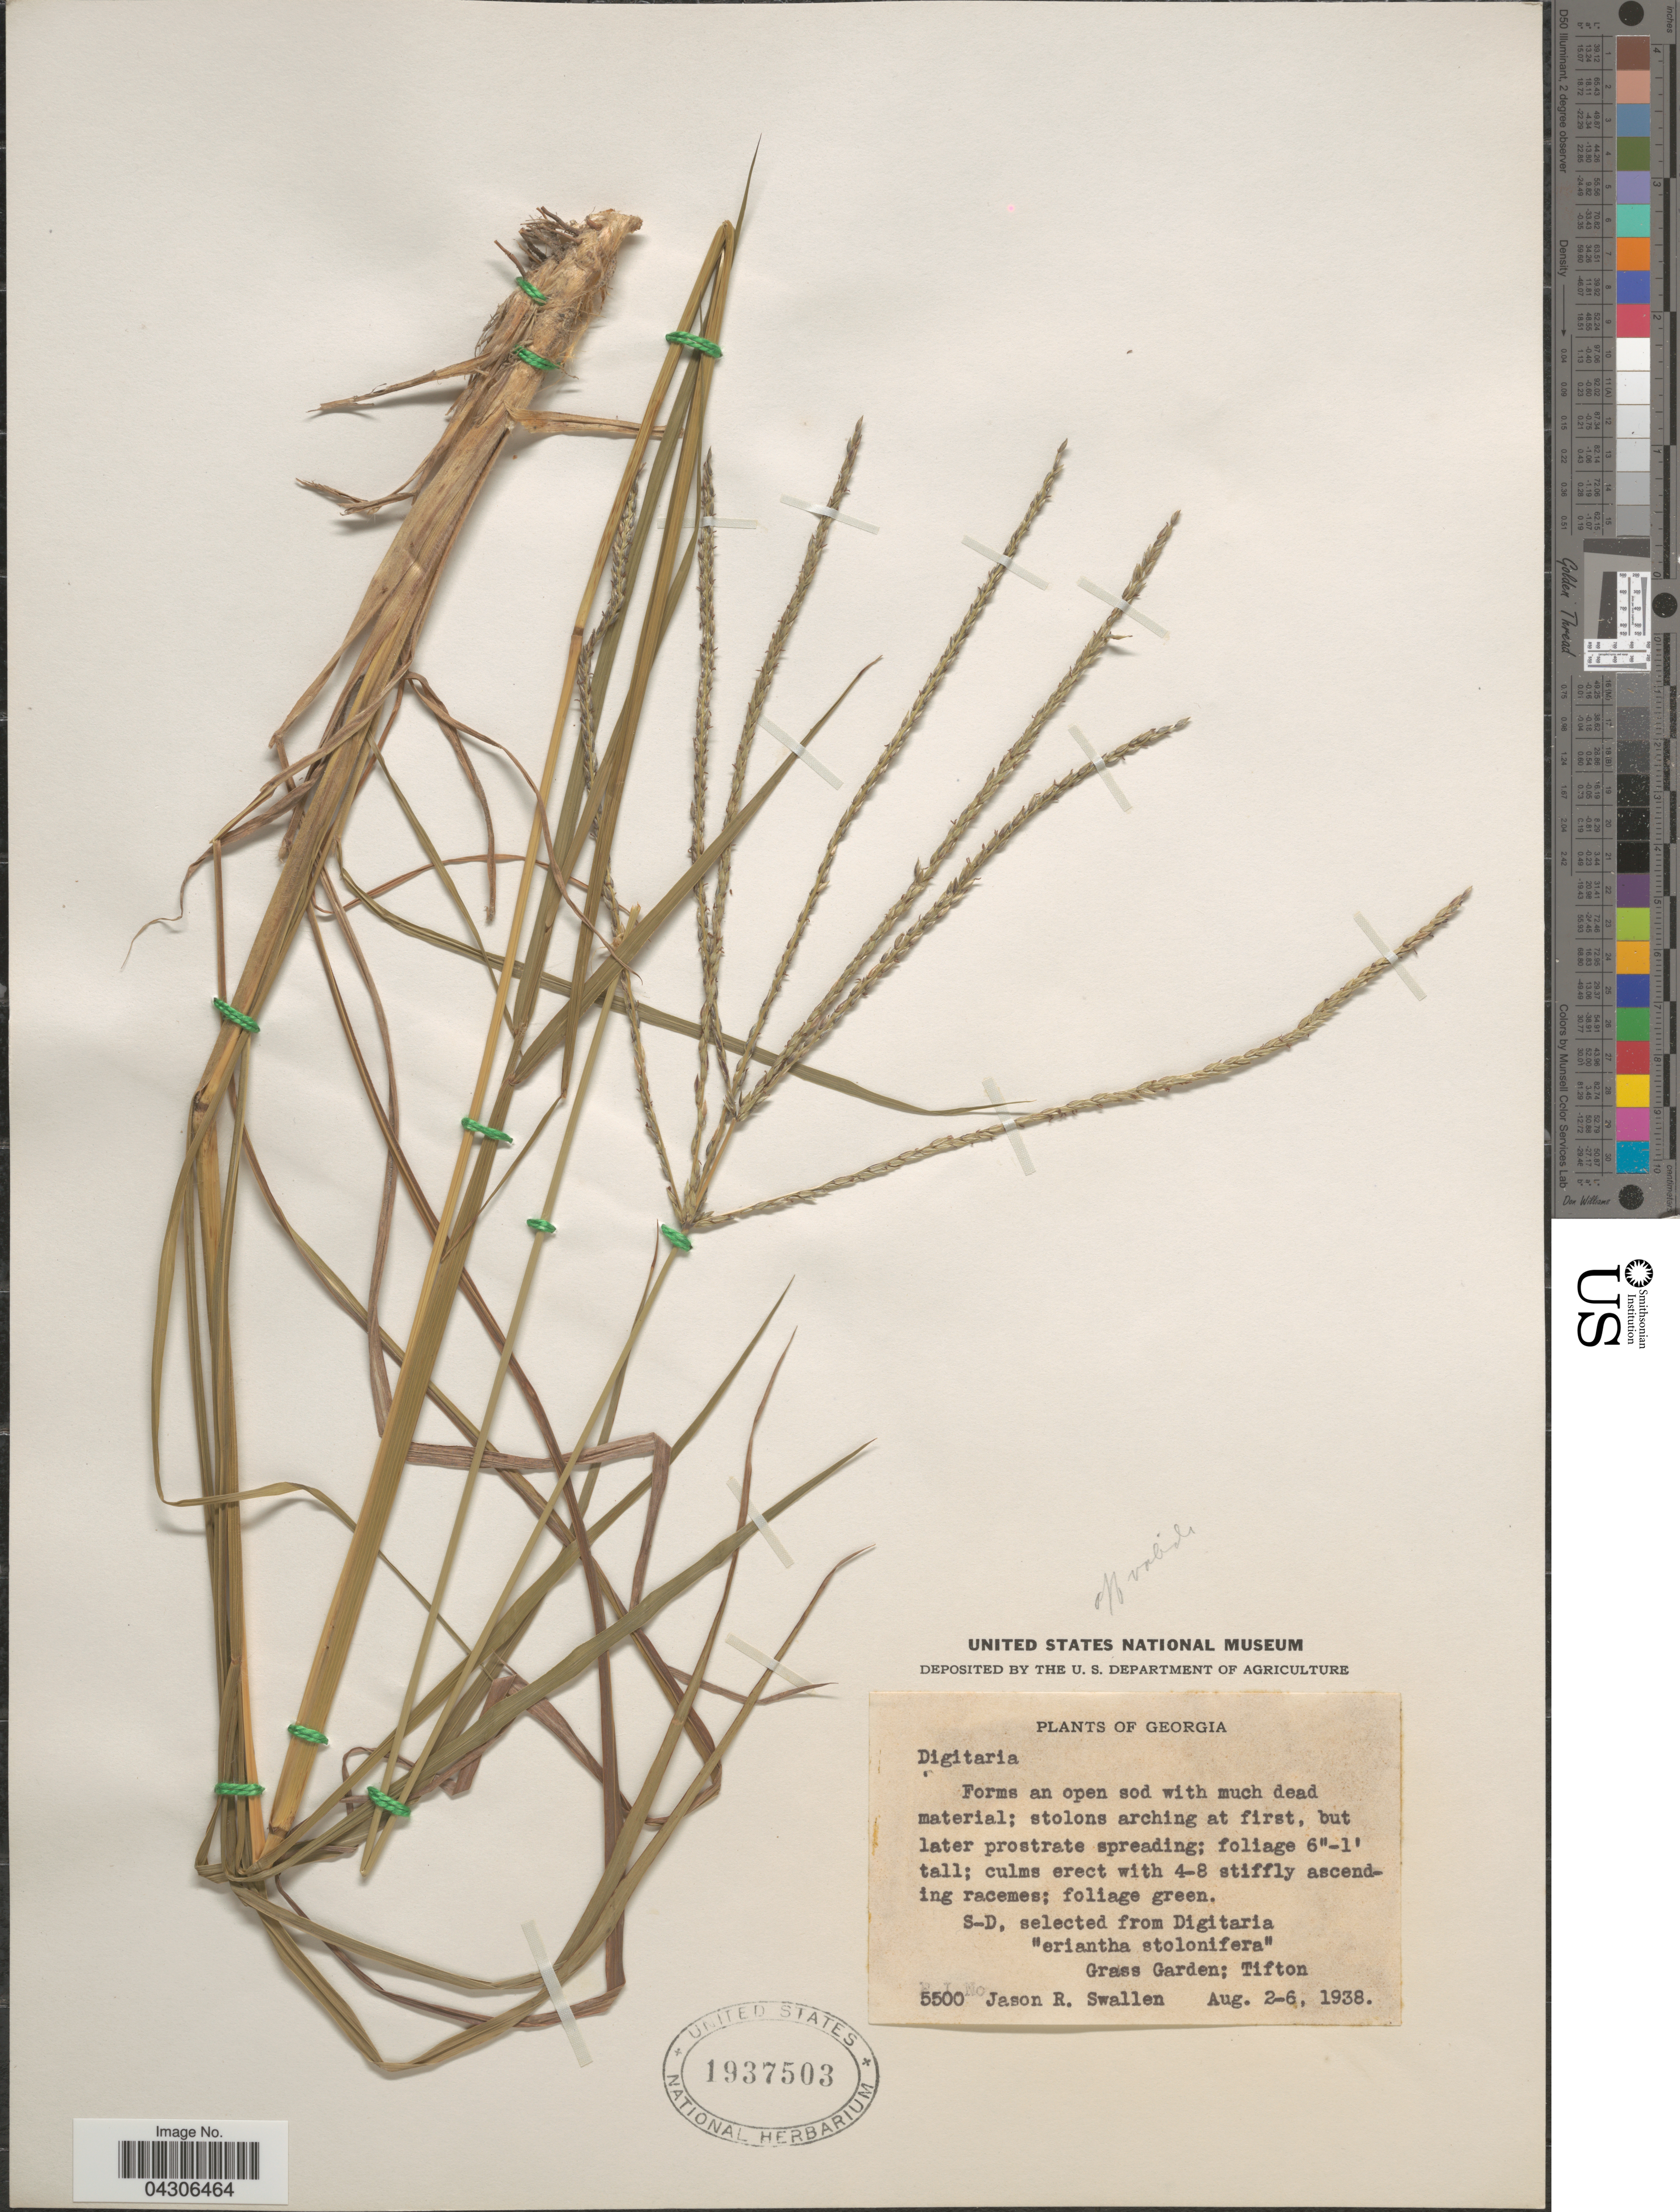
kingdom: Plantae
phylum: Tracheophyta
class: Liliopsida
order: Poales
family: Poaceae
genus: Digitaria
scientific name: Digitaria sp.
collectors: J. R. Swallen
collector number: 5500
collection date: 1938-08-02/1938-08-06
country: United States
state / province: Georgia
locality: Grass Garden; Tifton.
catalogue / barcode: US 1937503